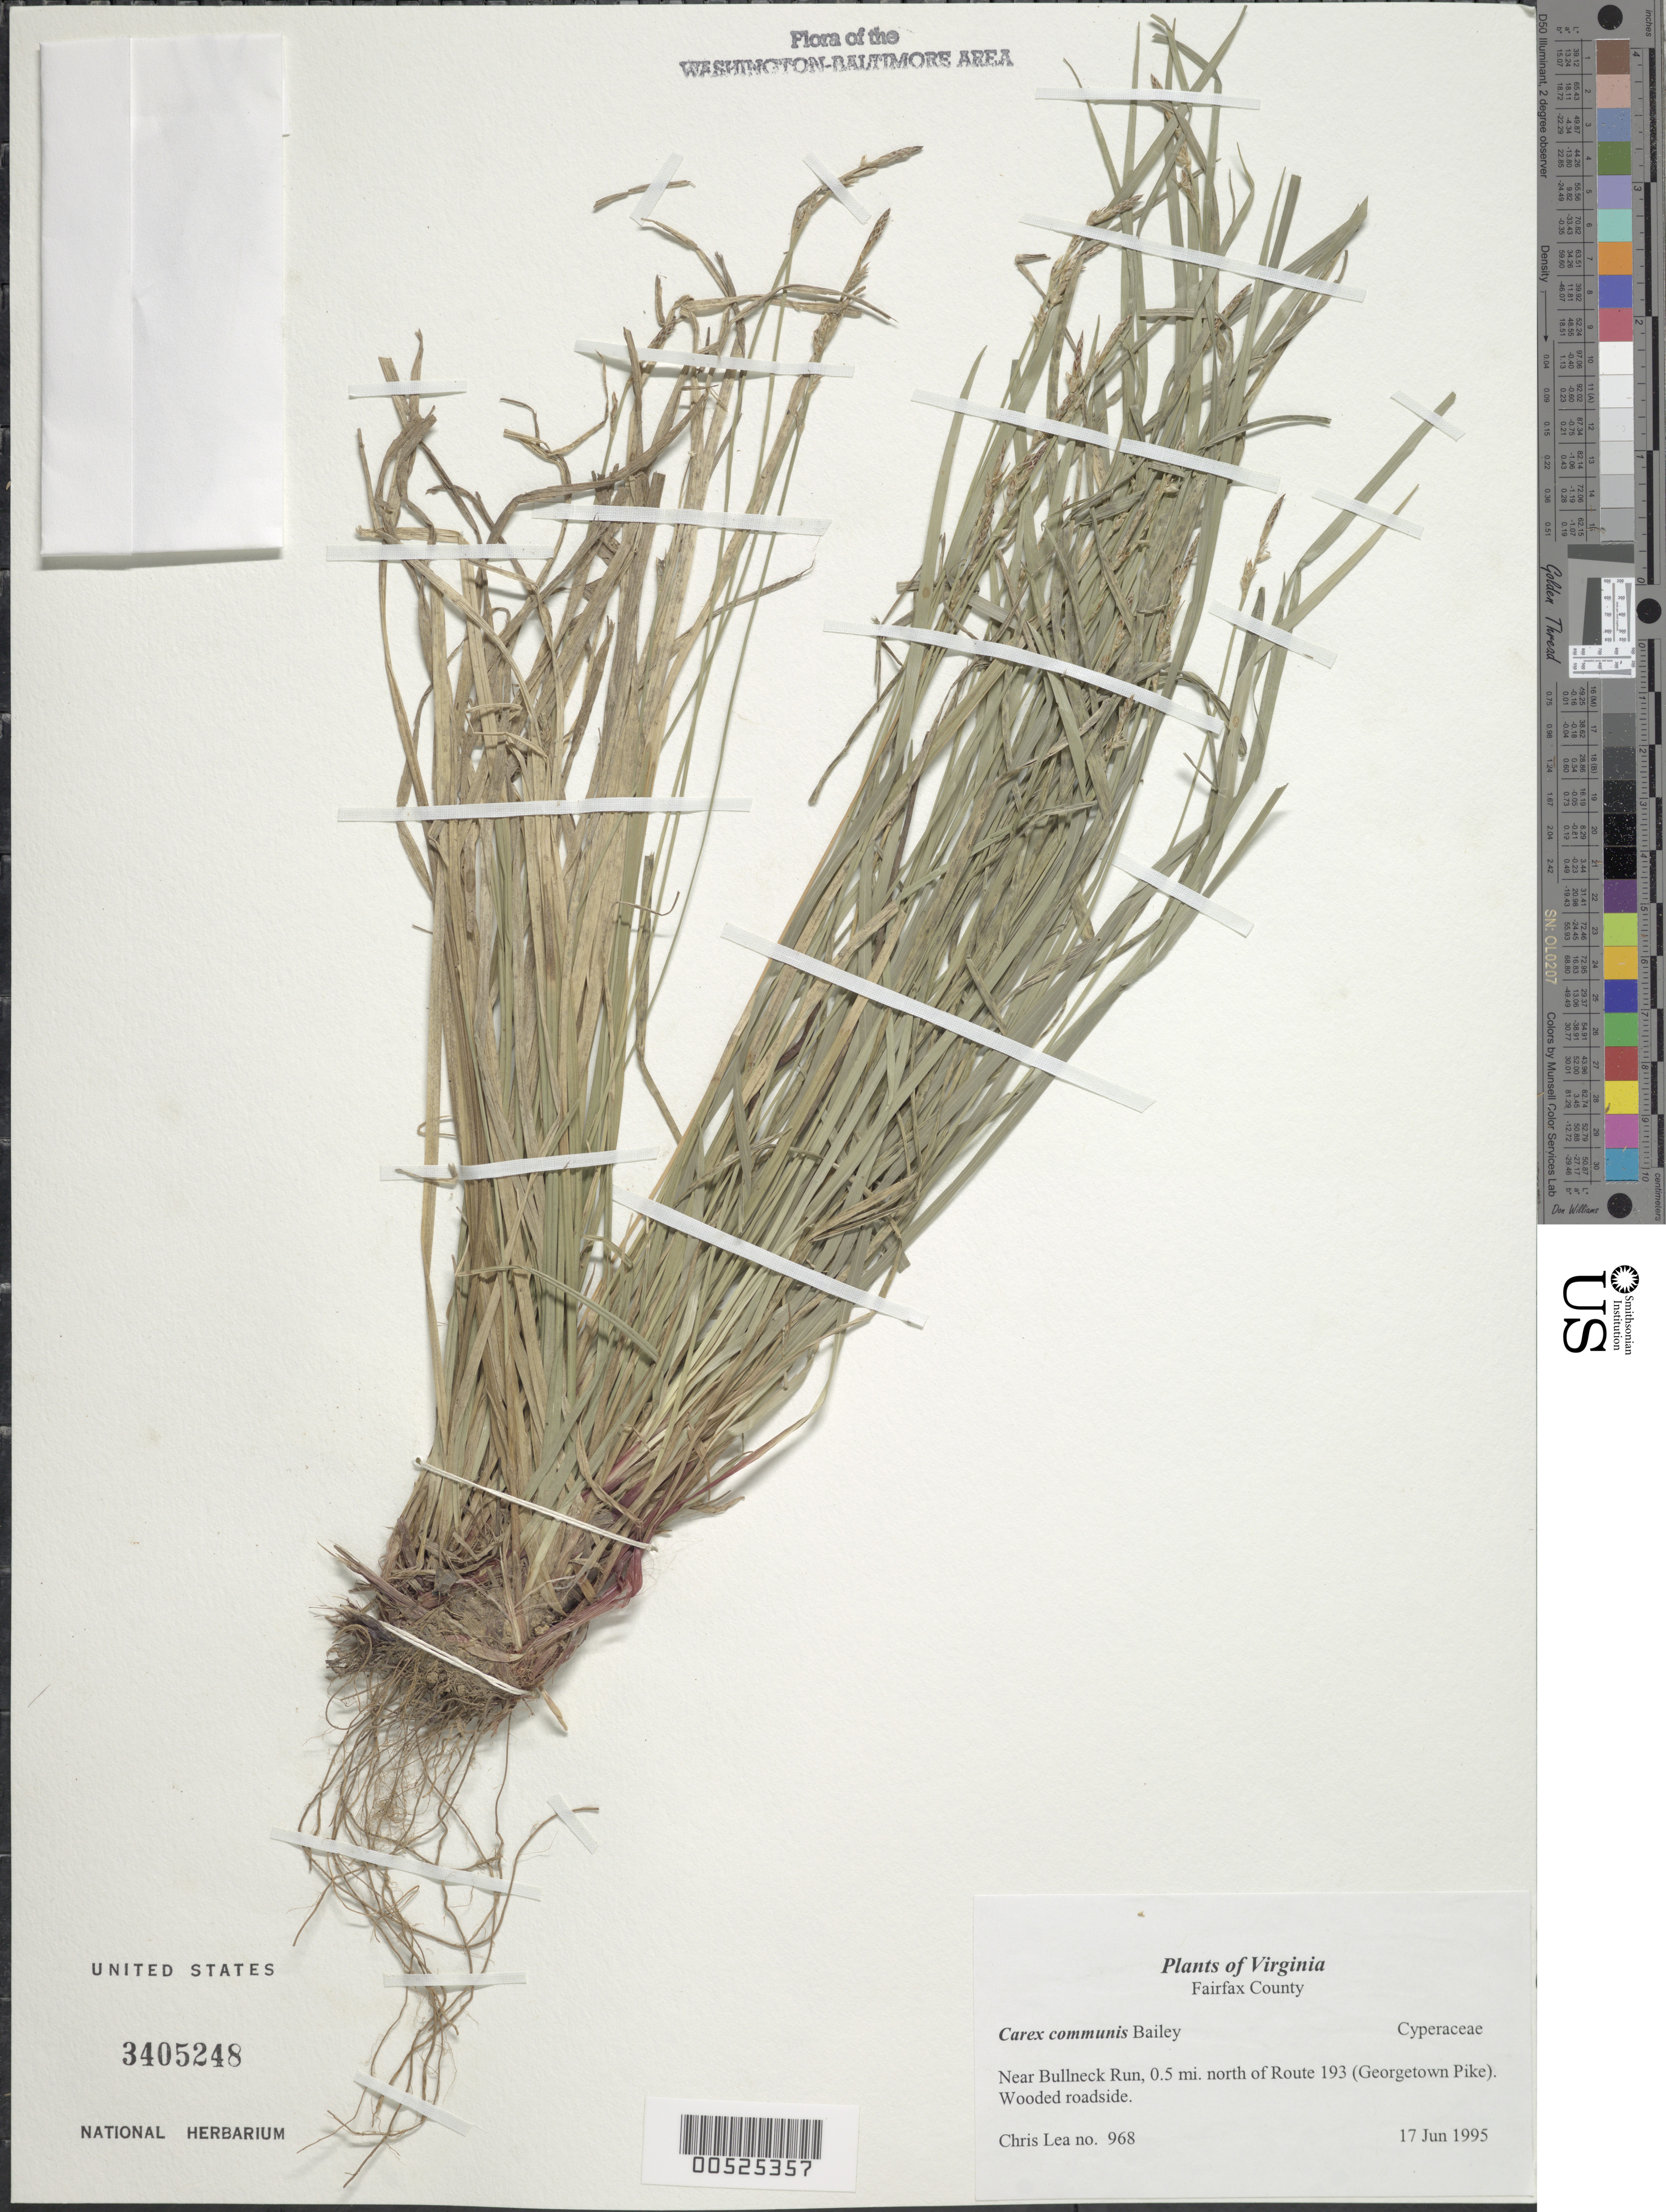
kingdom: Plantae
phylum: Tracheophyta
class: Liliopsida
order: Poales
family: Cyperaceae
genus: Carex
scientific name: Carex communis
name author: L.H. Bailey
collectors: C. Lea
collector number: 968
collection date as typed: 17 Jun 1995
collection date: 1995-06-17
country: United States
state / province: Virginia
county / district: Fairfax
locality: Near Bullneck Run, 0.5 mi. north of Route 193 (Georgetown Pike).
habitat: Wooded roadside.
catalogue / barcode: US 3405248